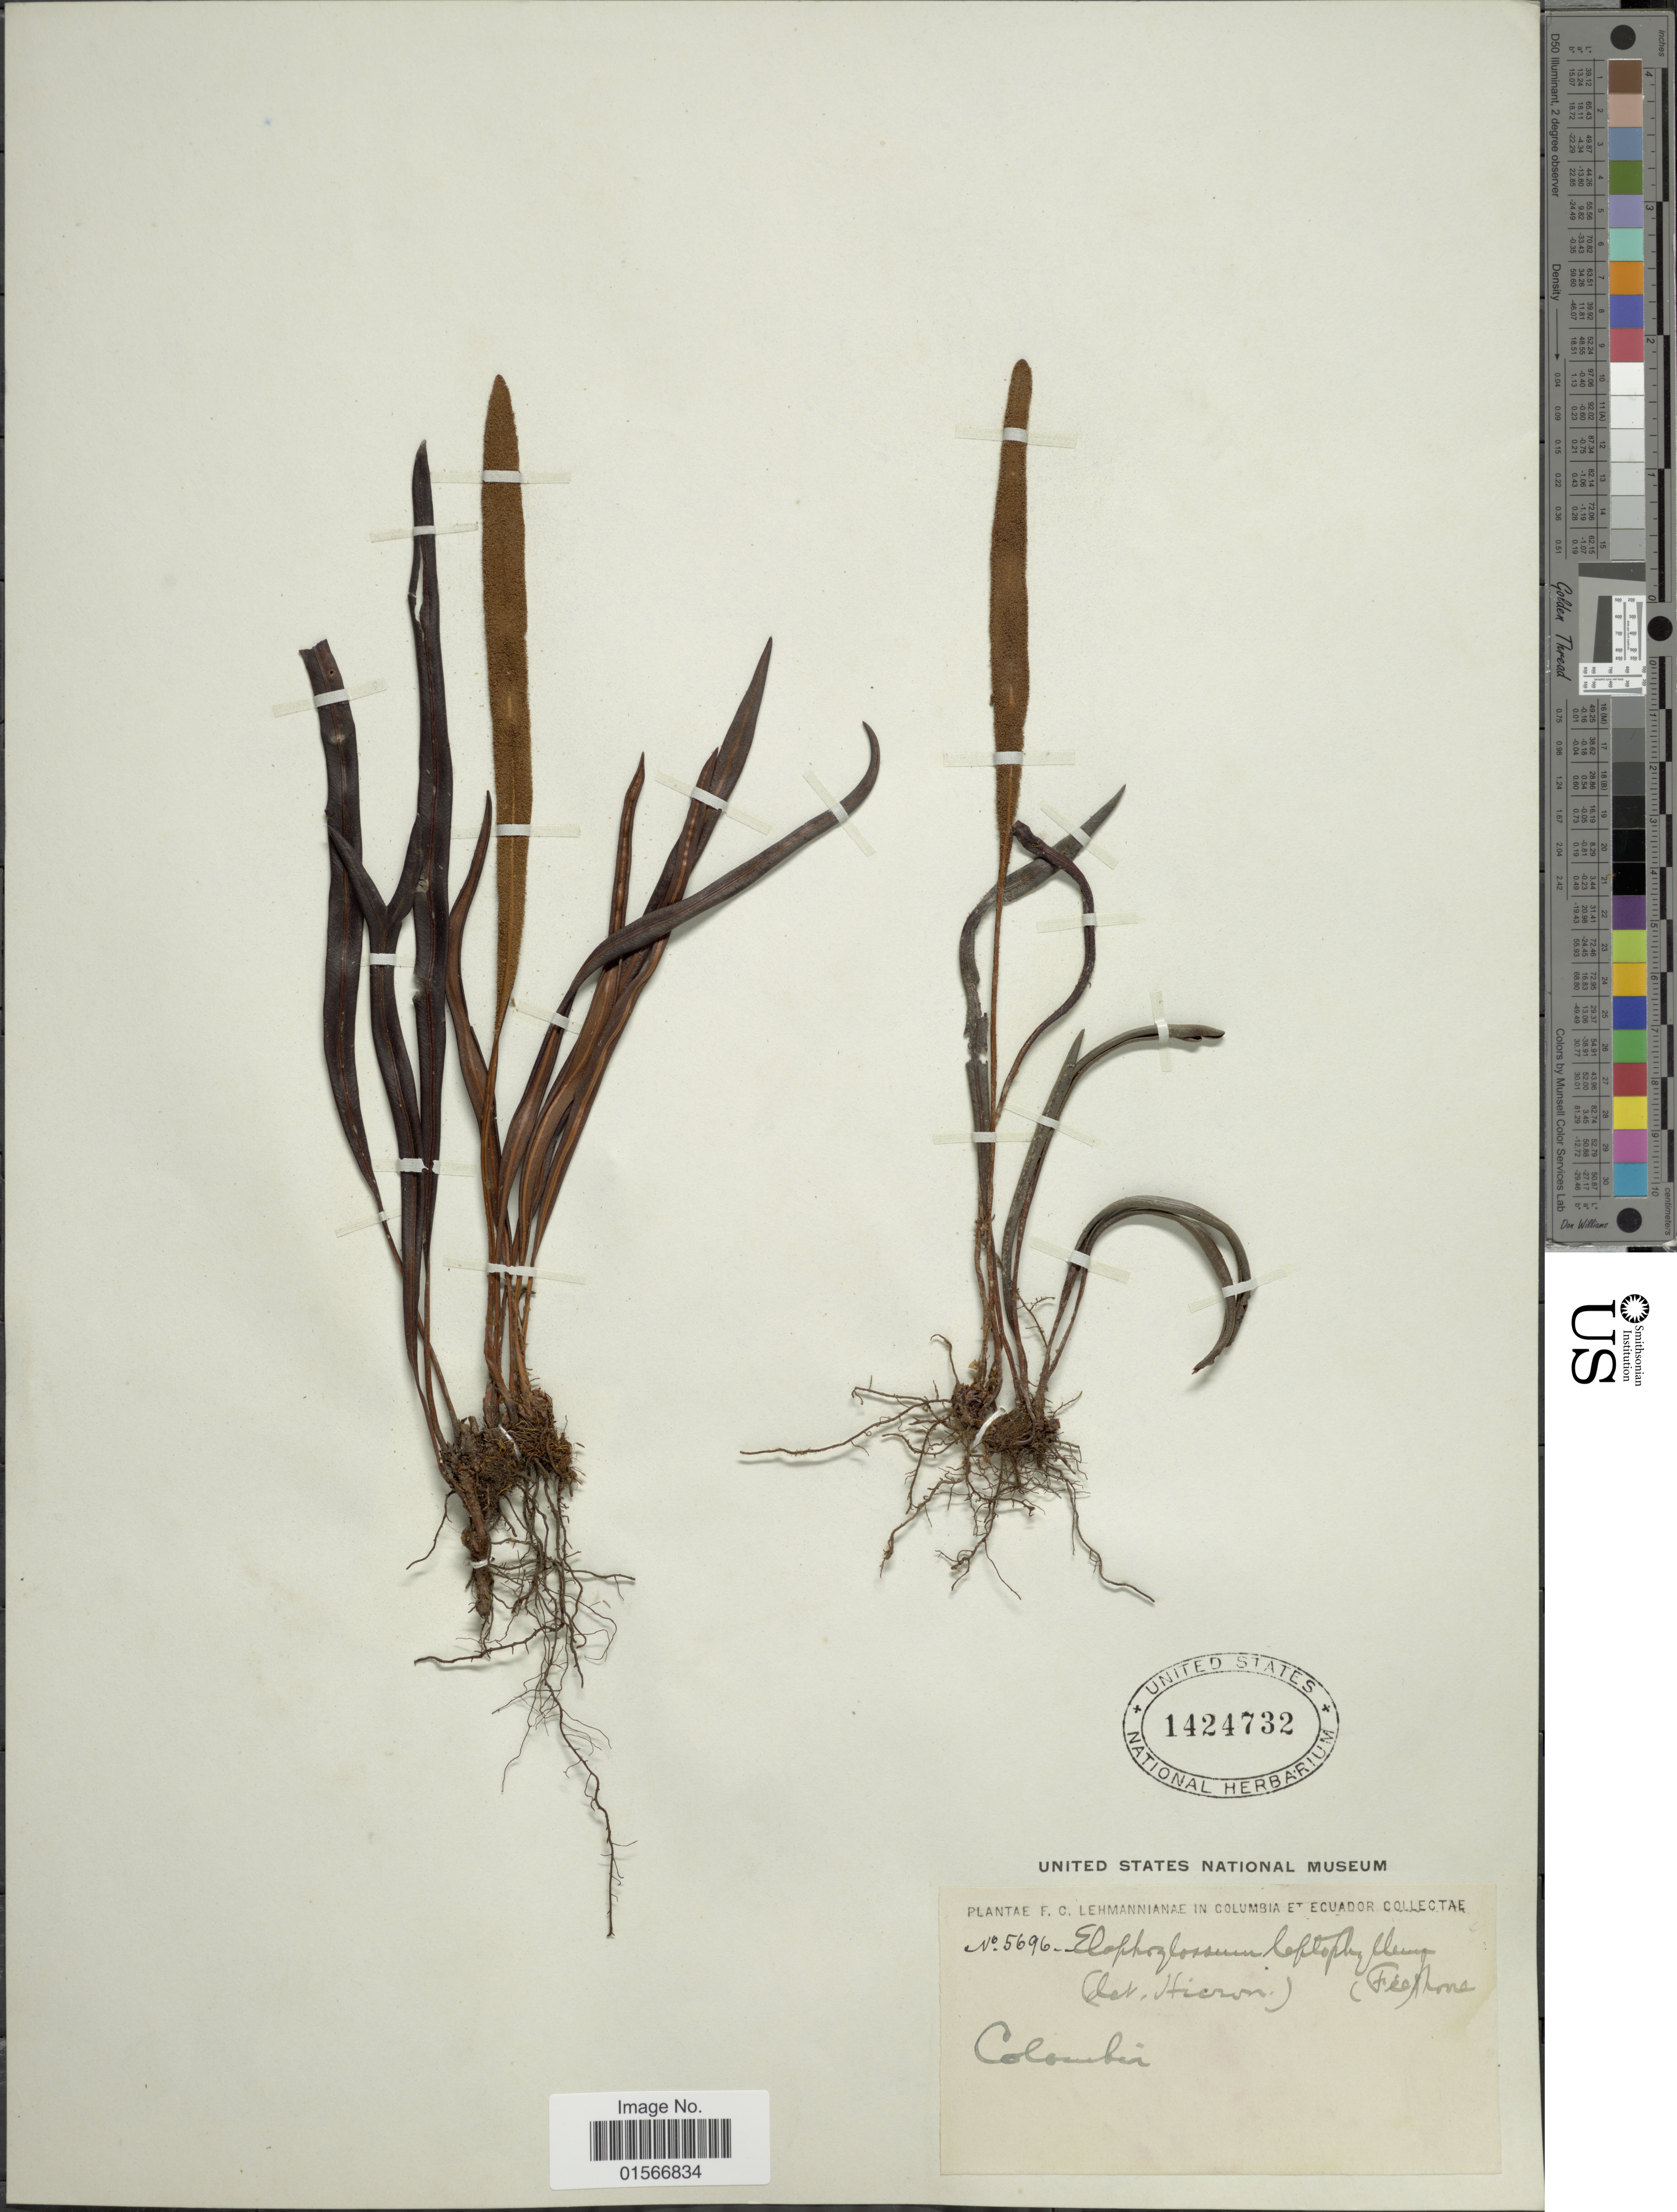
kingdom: Plantae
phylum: Tracheophyta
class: Polypodiopsida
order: Polypodiales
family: Dryopteridaceae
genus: Elaphoglossum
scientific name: Elaphoglossum leptophyllum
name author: (Fée) T. Moore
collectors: F. C. Lehmann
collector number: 5696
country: Colombia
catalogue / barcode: US 1424732